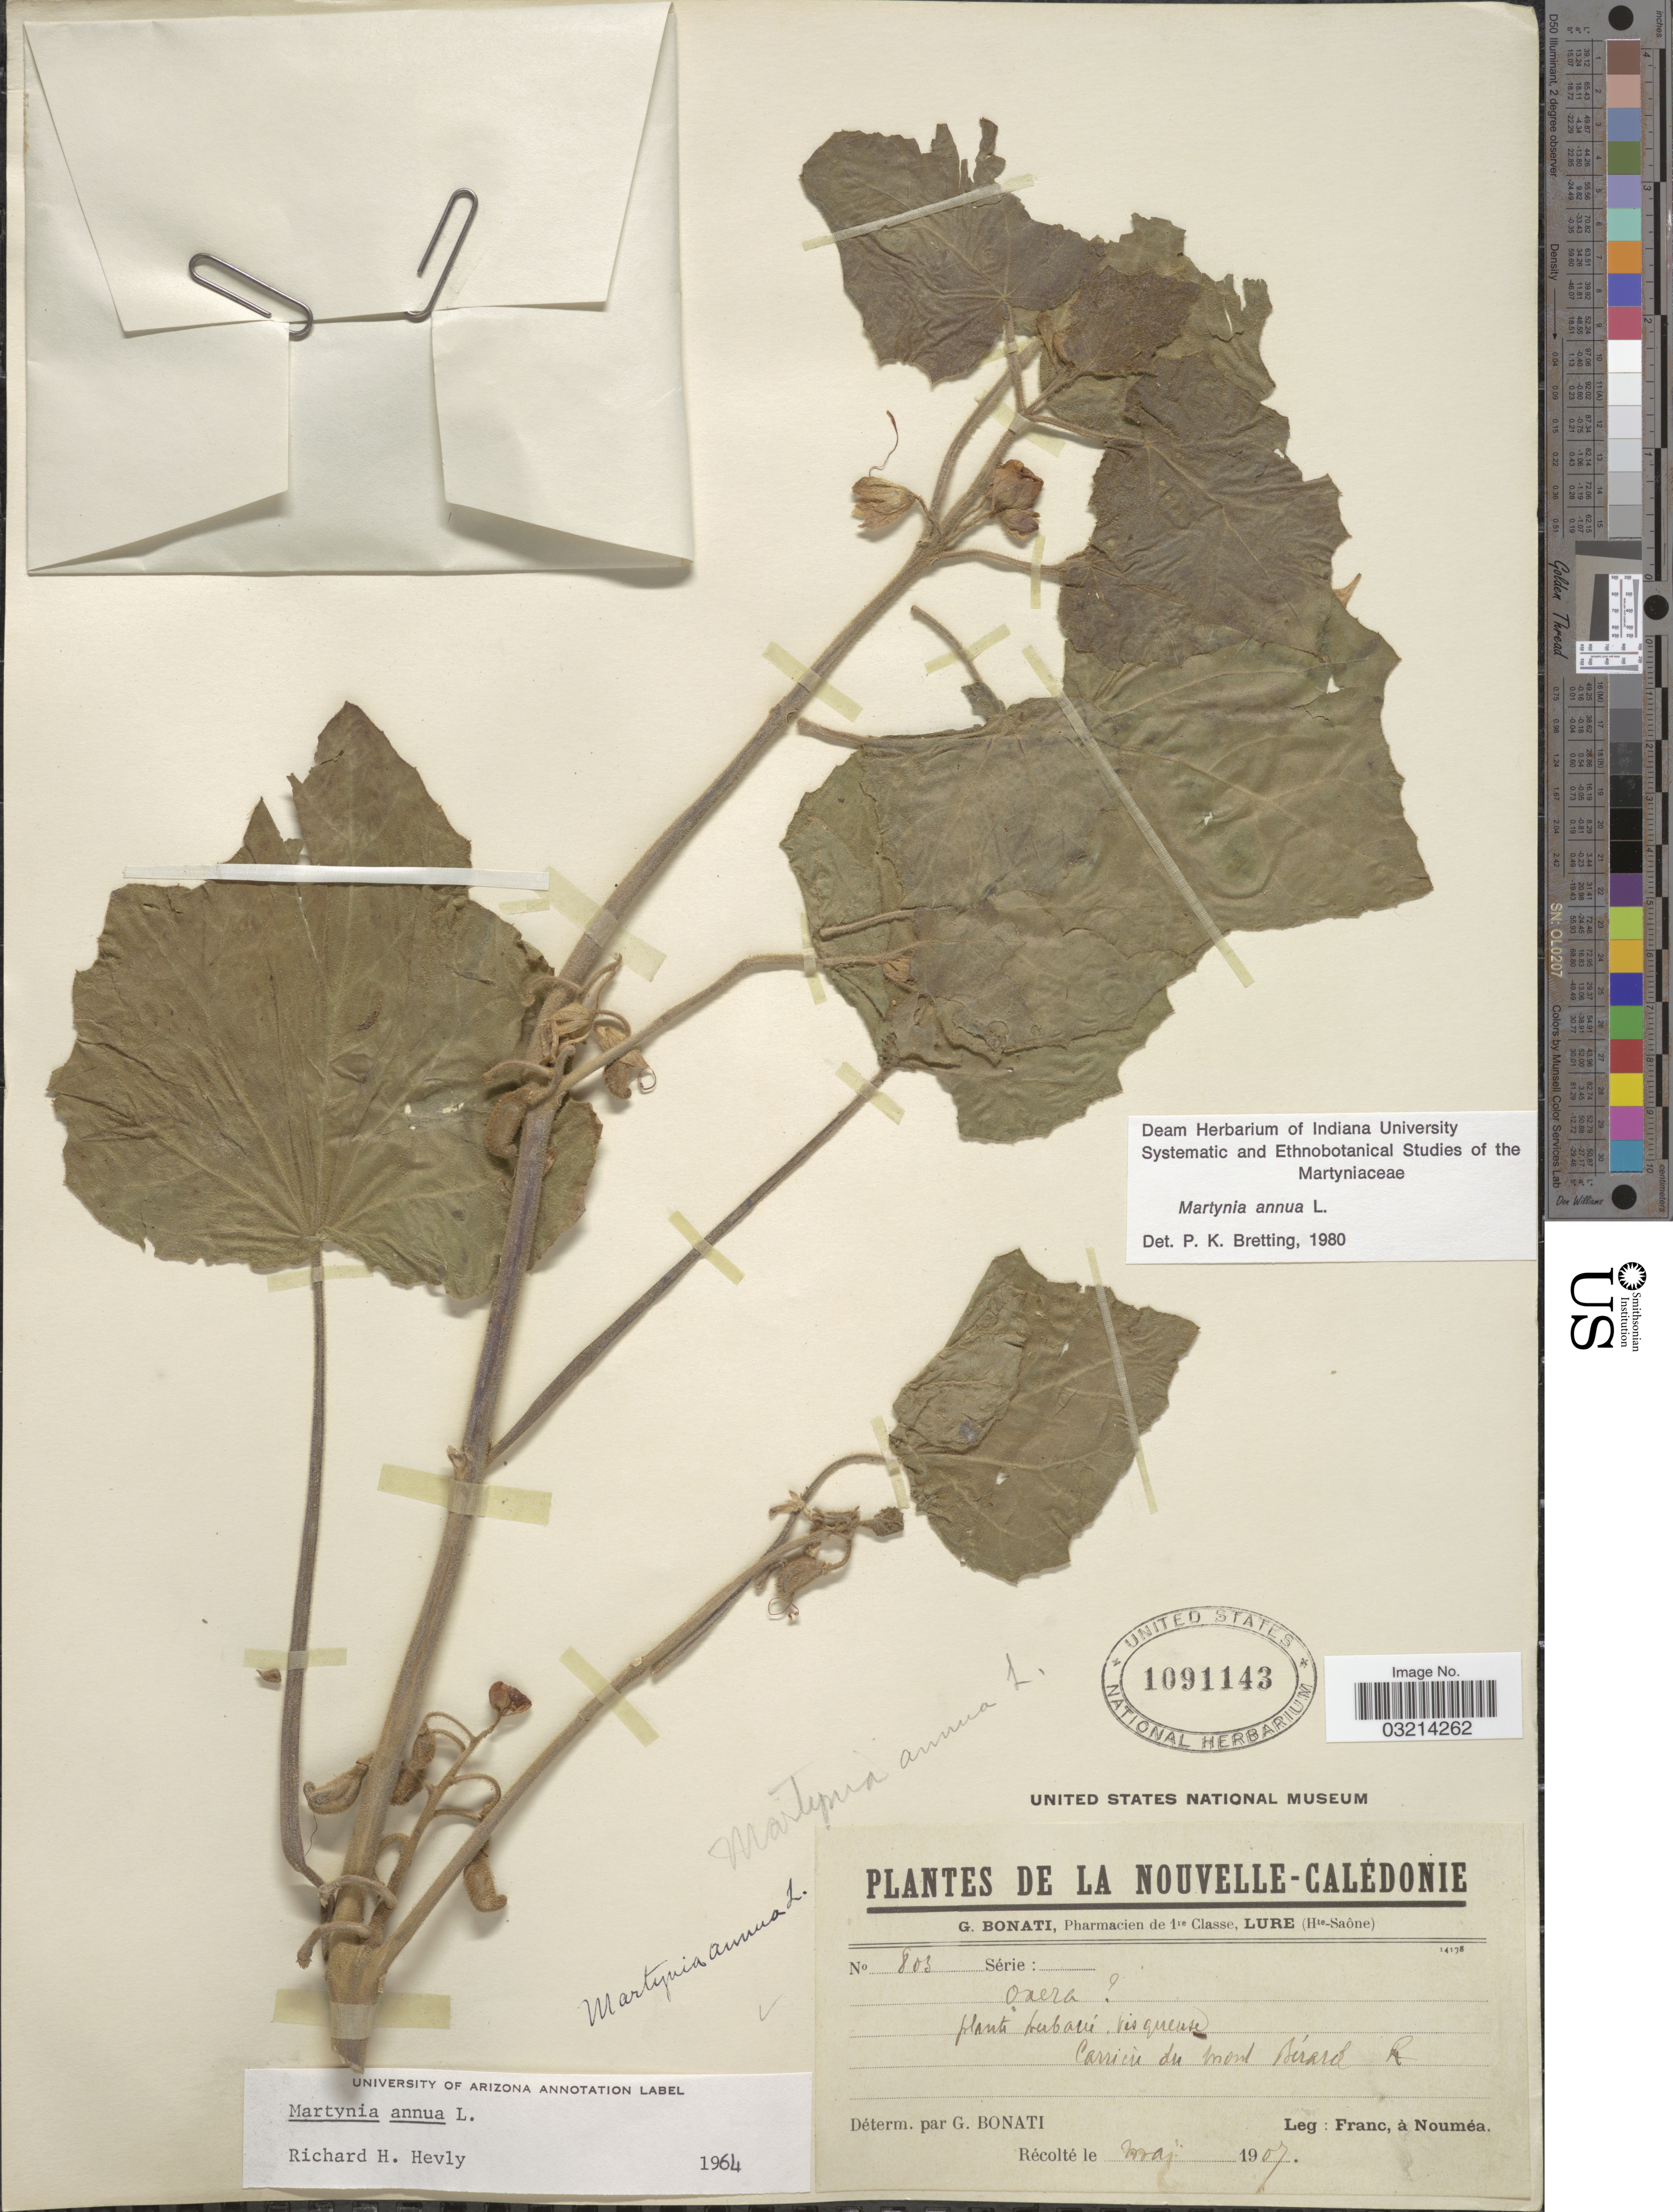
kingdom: Plantae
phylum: Tracheophyta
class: Magnoliopsida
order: Lamiales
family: Martyniaceae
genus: Martynia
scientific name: Martynia annua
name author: L.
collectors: Franc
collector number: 803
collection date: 1907-05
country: New Caledonia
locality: Nouvelle-Calédonia. Carriere du mont Bérard R.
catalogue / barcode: US 1091143